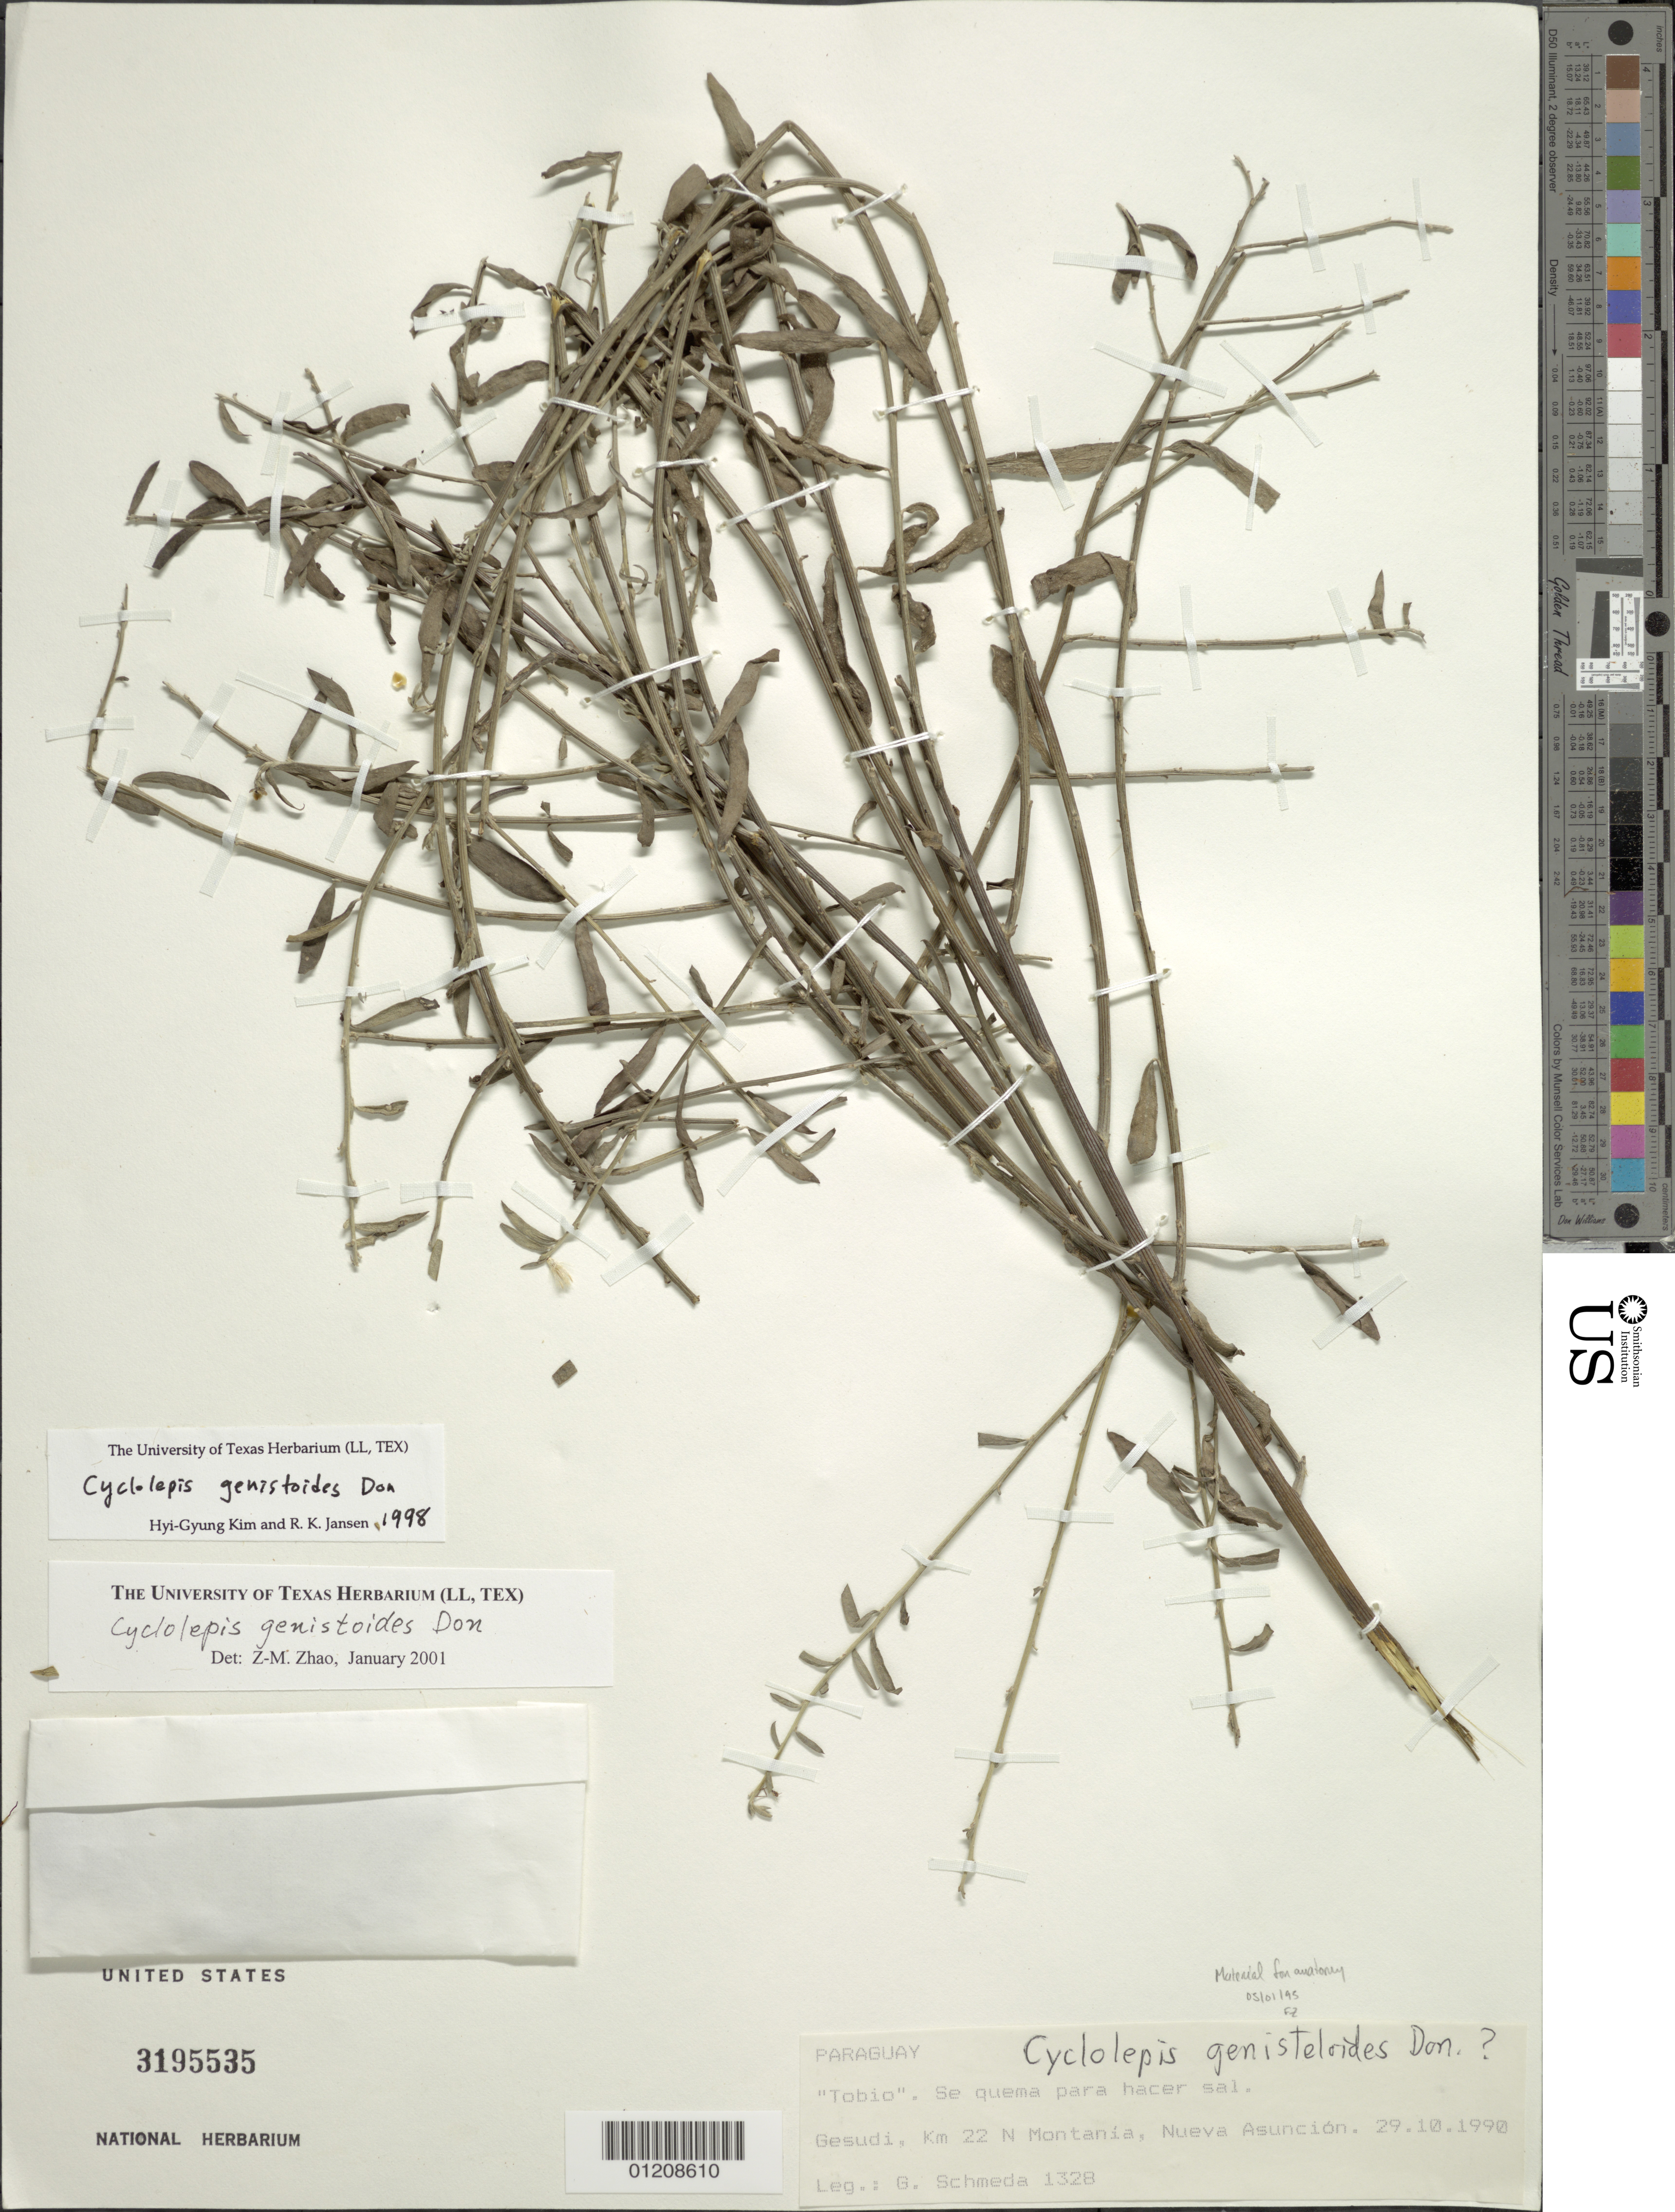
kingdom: Plantae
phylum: Tracheophyta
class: Magnoliopsida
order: Asterales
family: Asteraceae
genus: Cyclolepis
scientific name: Cyclolepis genistoides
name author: Gill. ex D. Don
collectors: G. Schmeda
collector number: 1328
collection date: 1990-10-29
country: Paraguay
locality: Gesudi, km 22 N Montania, Nueva Asuncion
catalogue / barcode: US 3195535